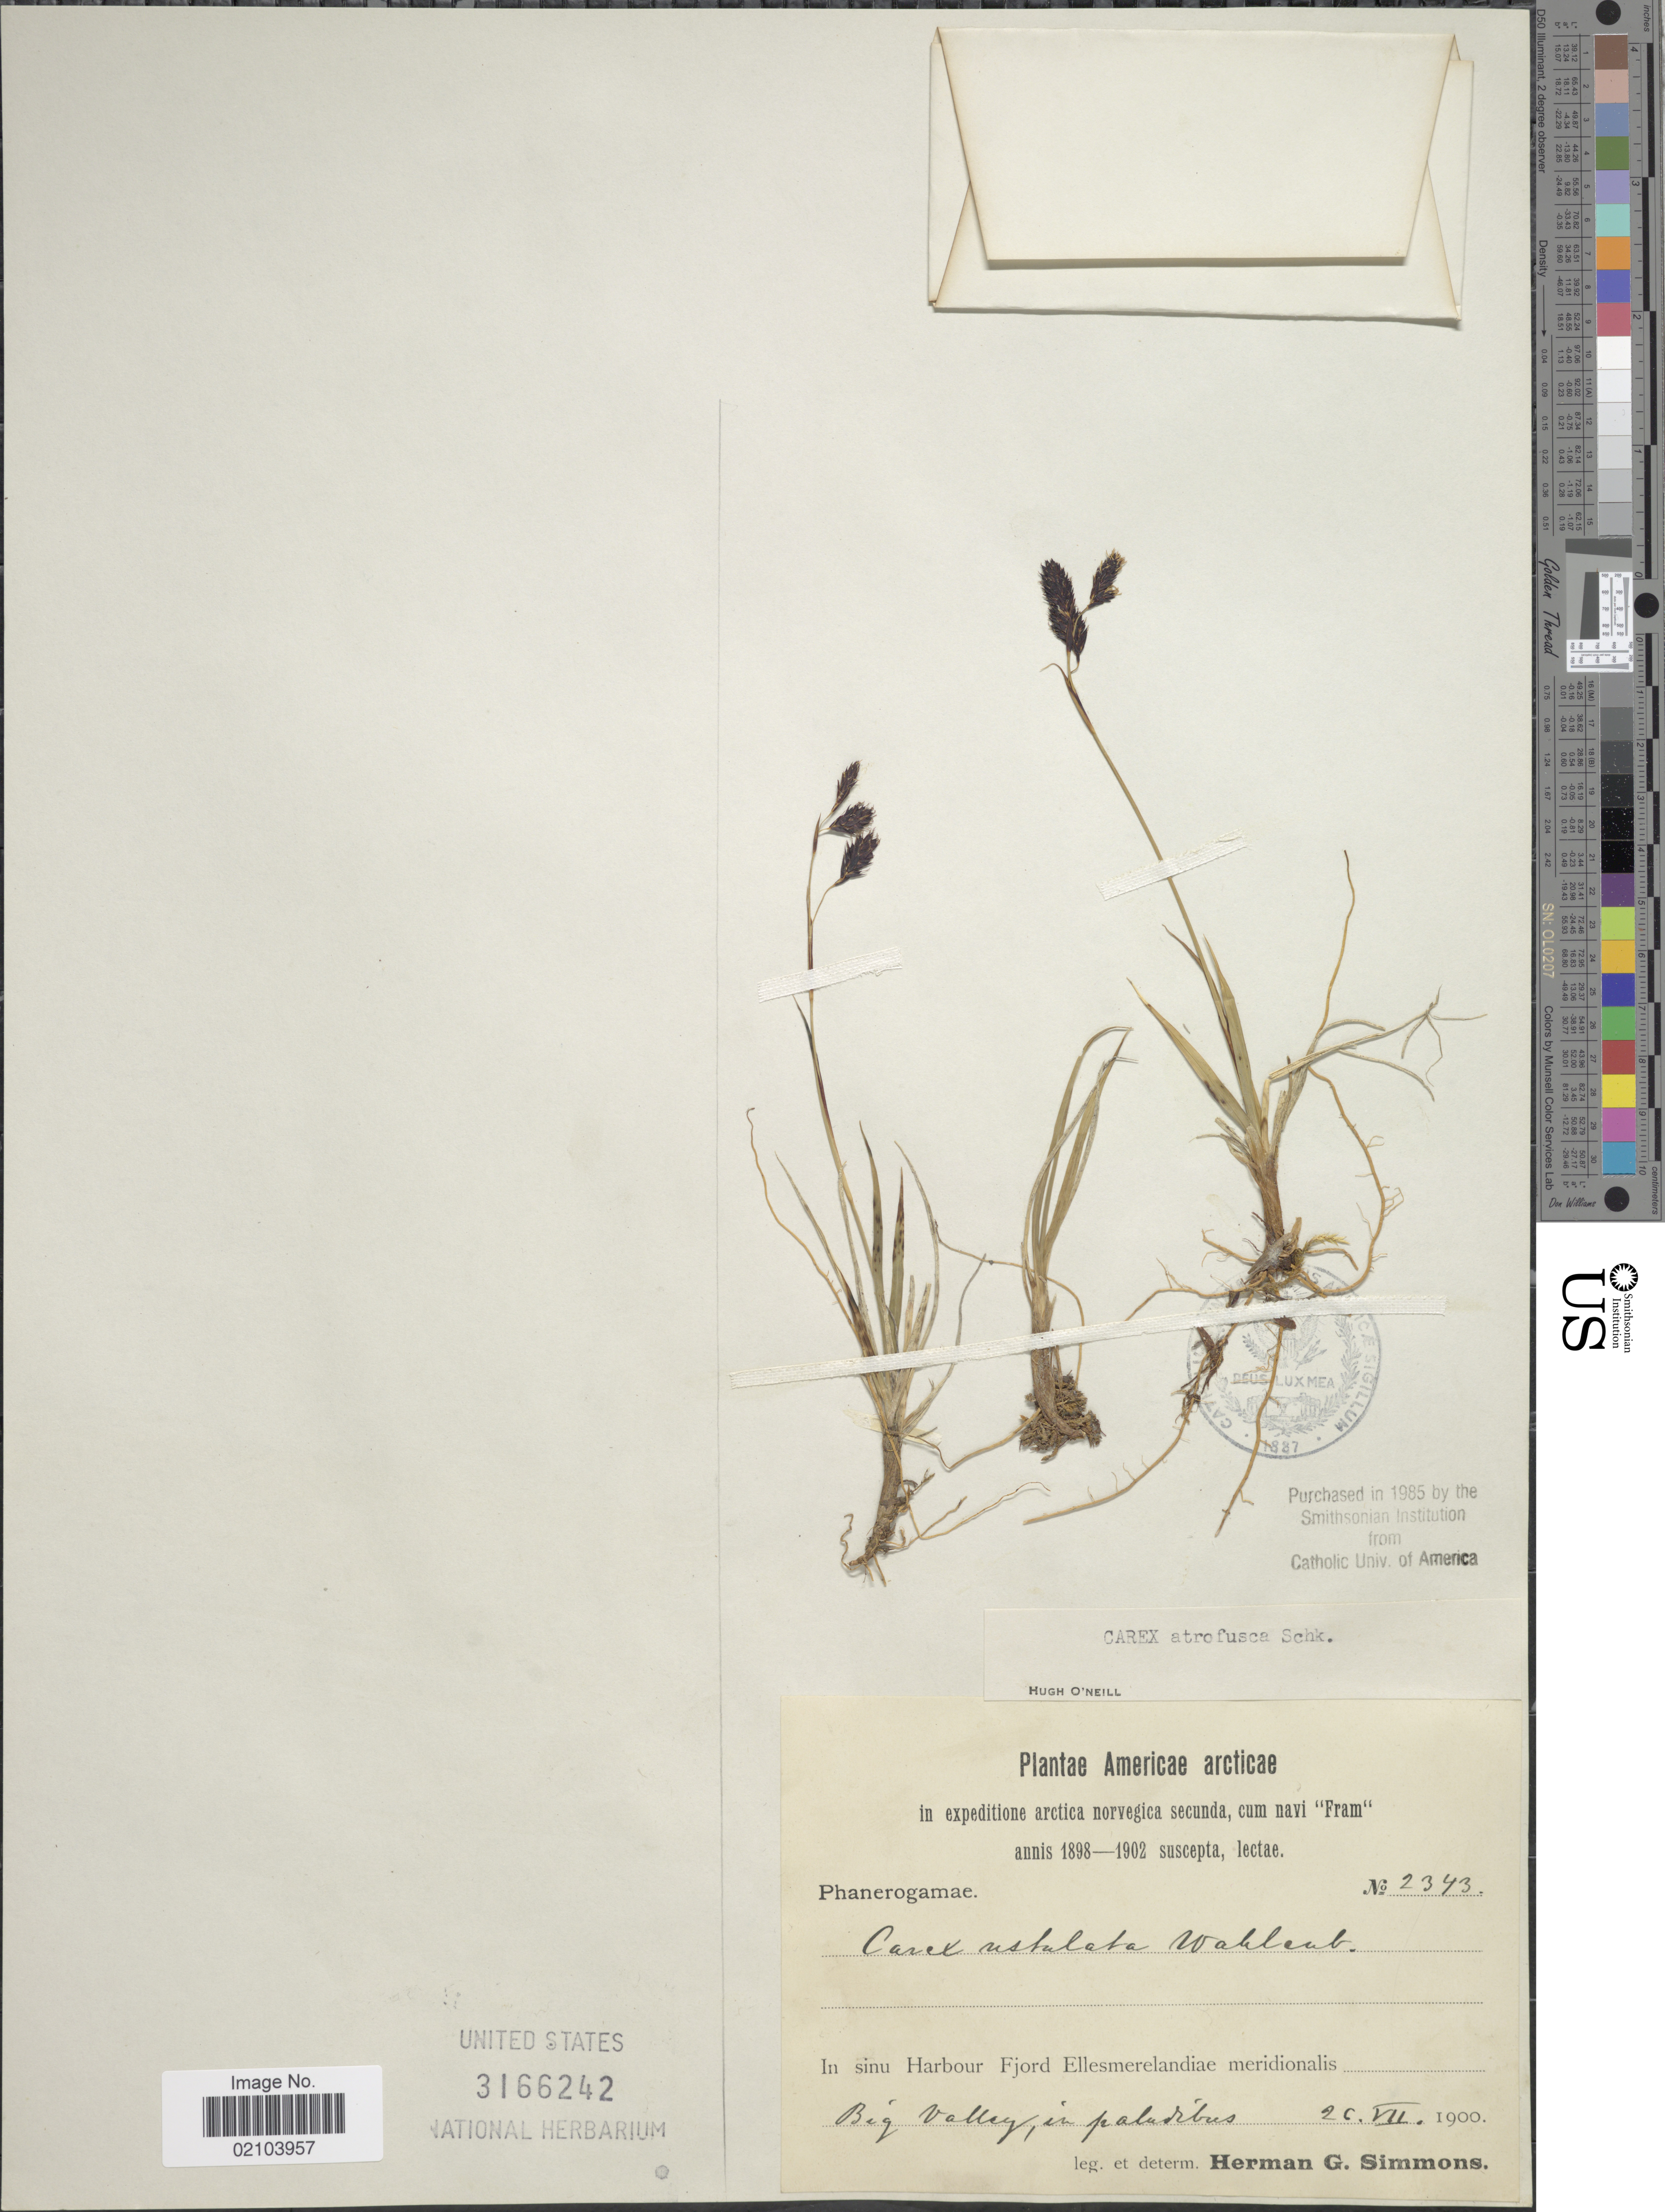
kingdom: Plantae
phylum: Tracheophyta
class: Liliopsida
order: Poales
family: Cyperaceae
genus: Carex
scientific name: Carex atrofusca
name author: Schkuhr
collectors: H. Simmons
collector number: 2343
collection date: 1900-07-26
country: Canada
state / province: Northwest Territories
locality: Americae arcticae. Arctica norvegica. In sinu Harbour Fjord Ellesmerelandiae meridionalis. Big Valley, in palaribus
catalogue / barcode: US 3166242